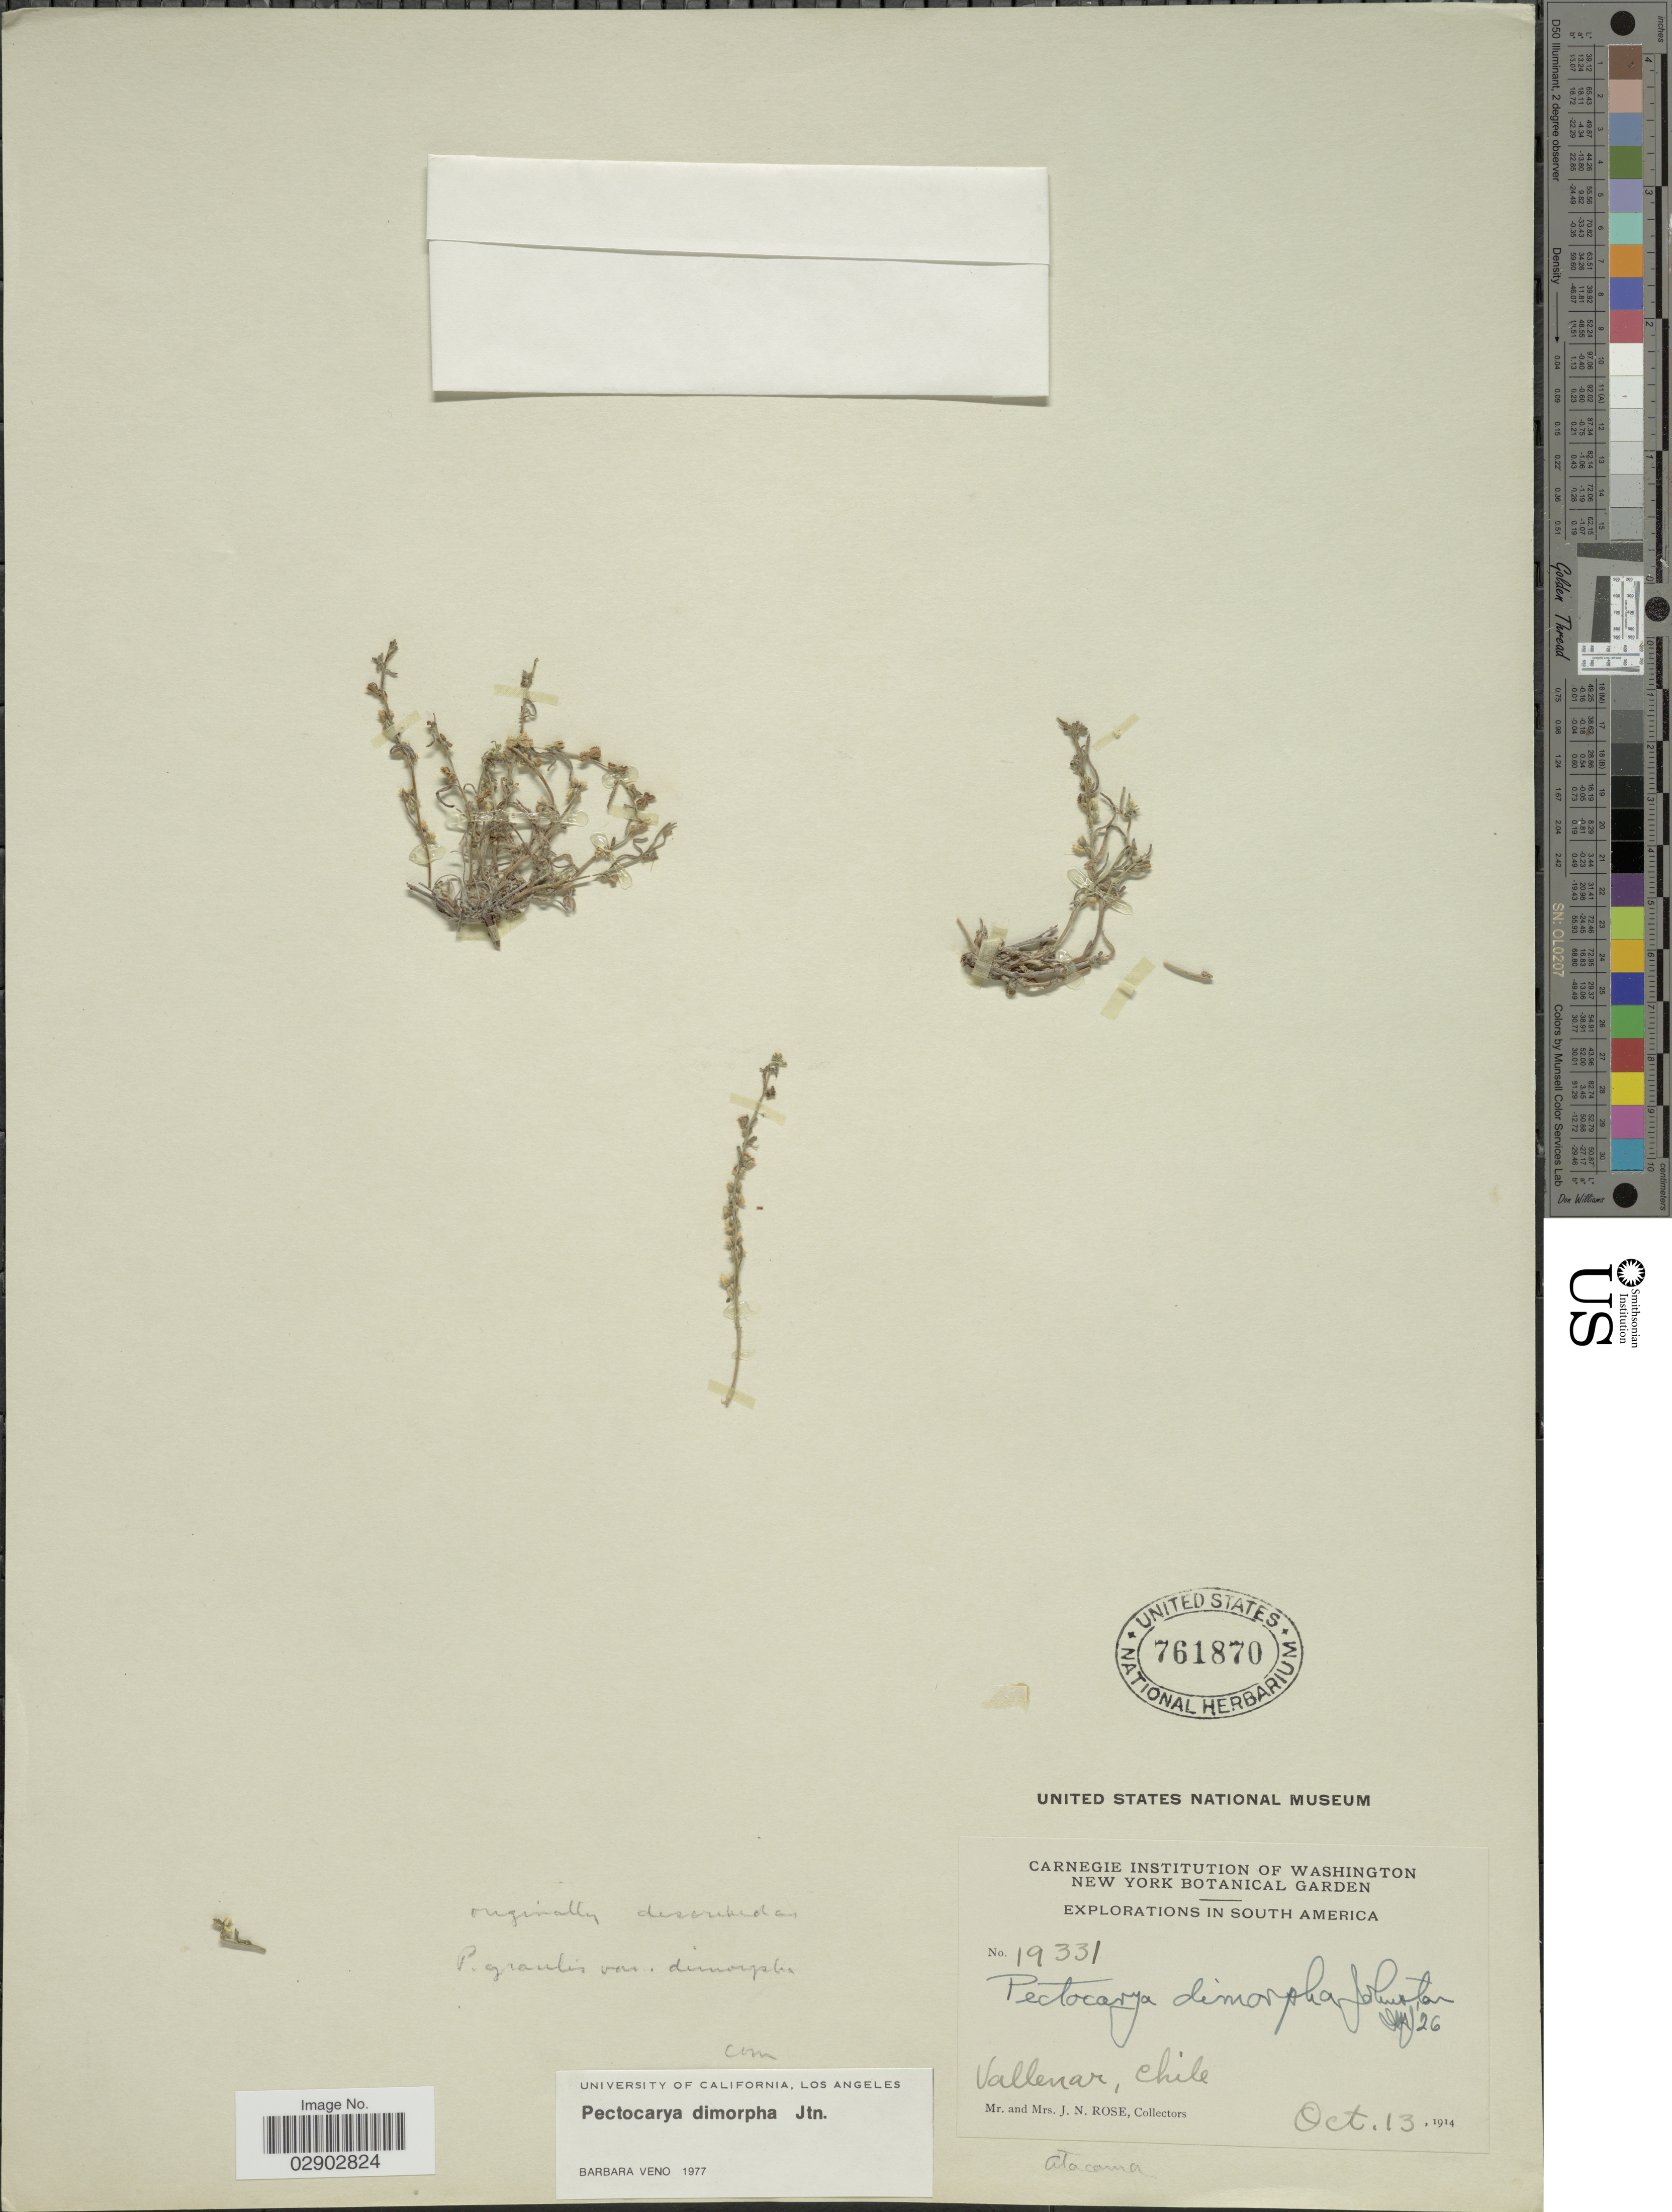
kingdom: Plantae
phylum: Tracheophyta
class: Magnoliopsida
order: Boraginales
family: Boraginaceae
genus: Pectocarya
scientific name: Pectocarya dimorpha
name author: I.M. Johnst.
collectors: J. N. Rose & L. B. Rose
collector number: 19331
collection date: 1914-10-13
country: Chile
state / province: Atacama (III)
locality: Vallenar. Atacama.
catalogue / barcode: US 761870